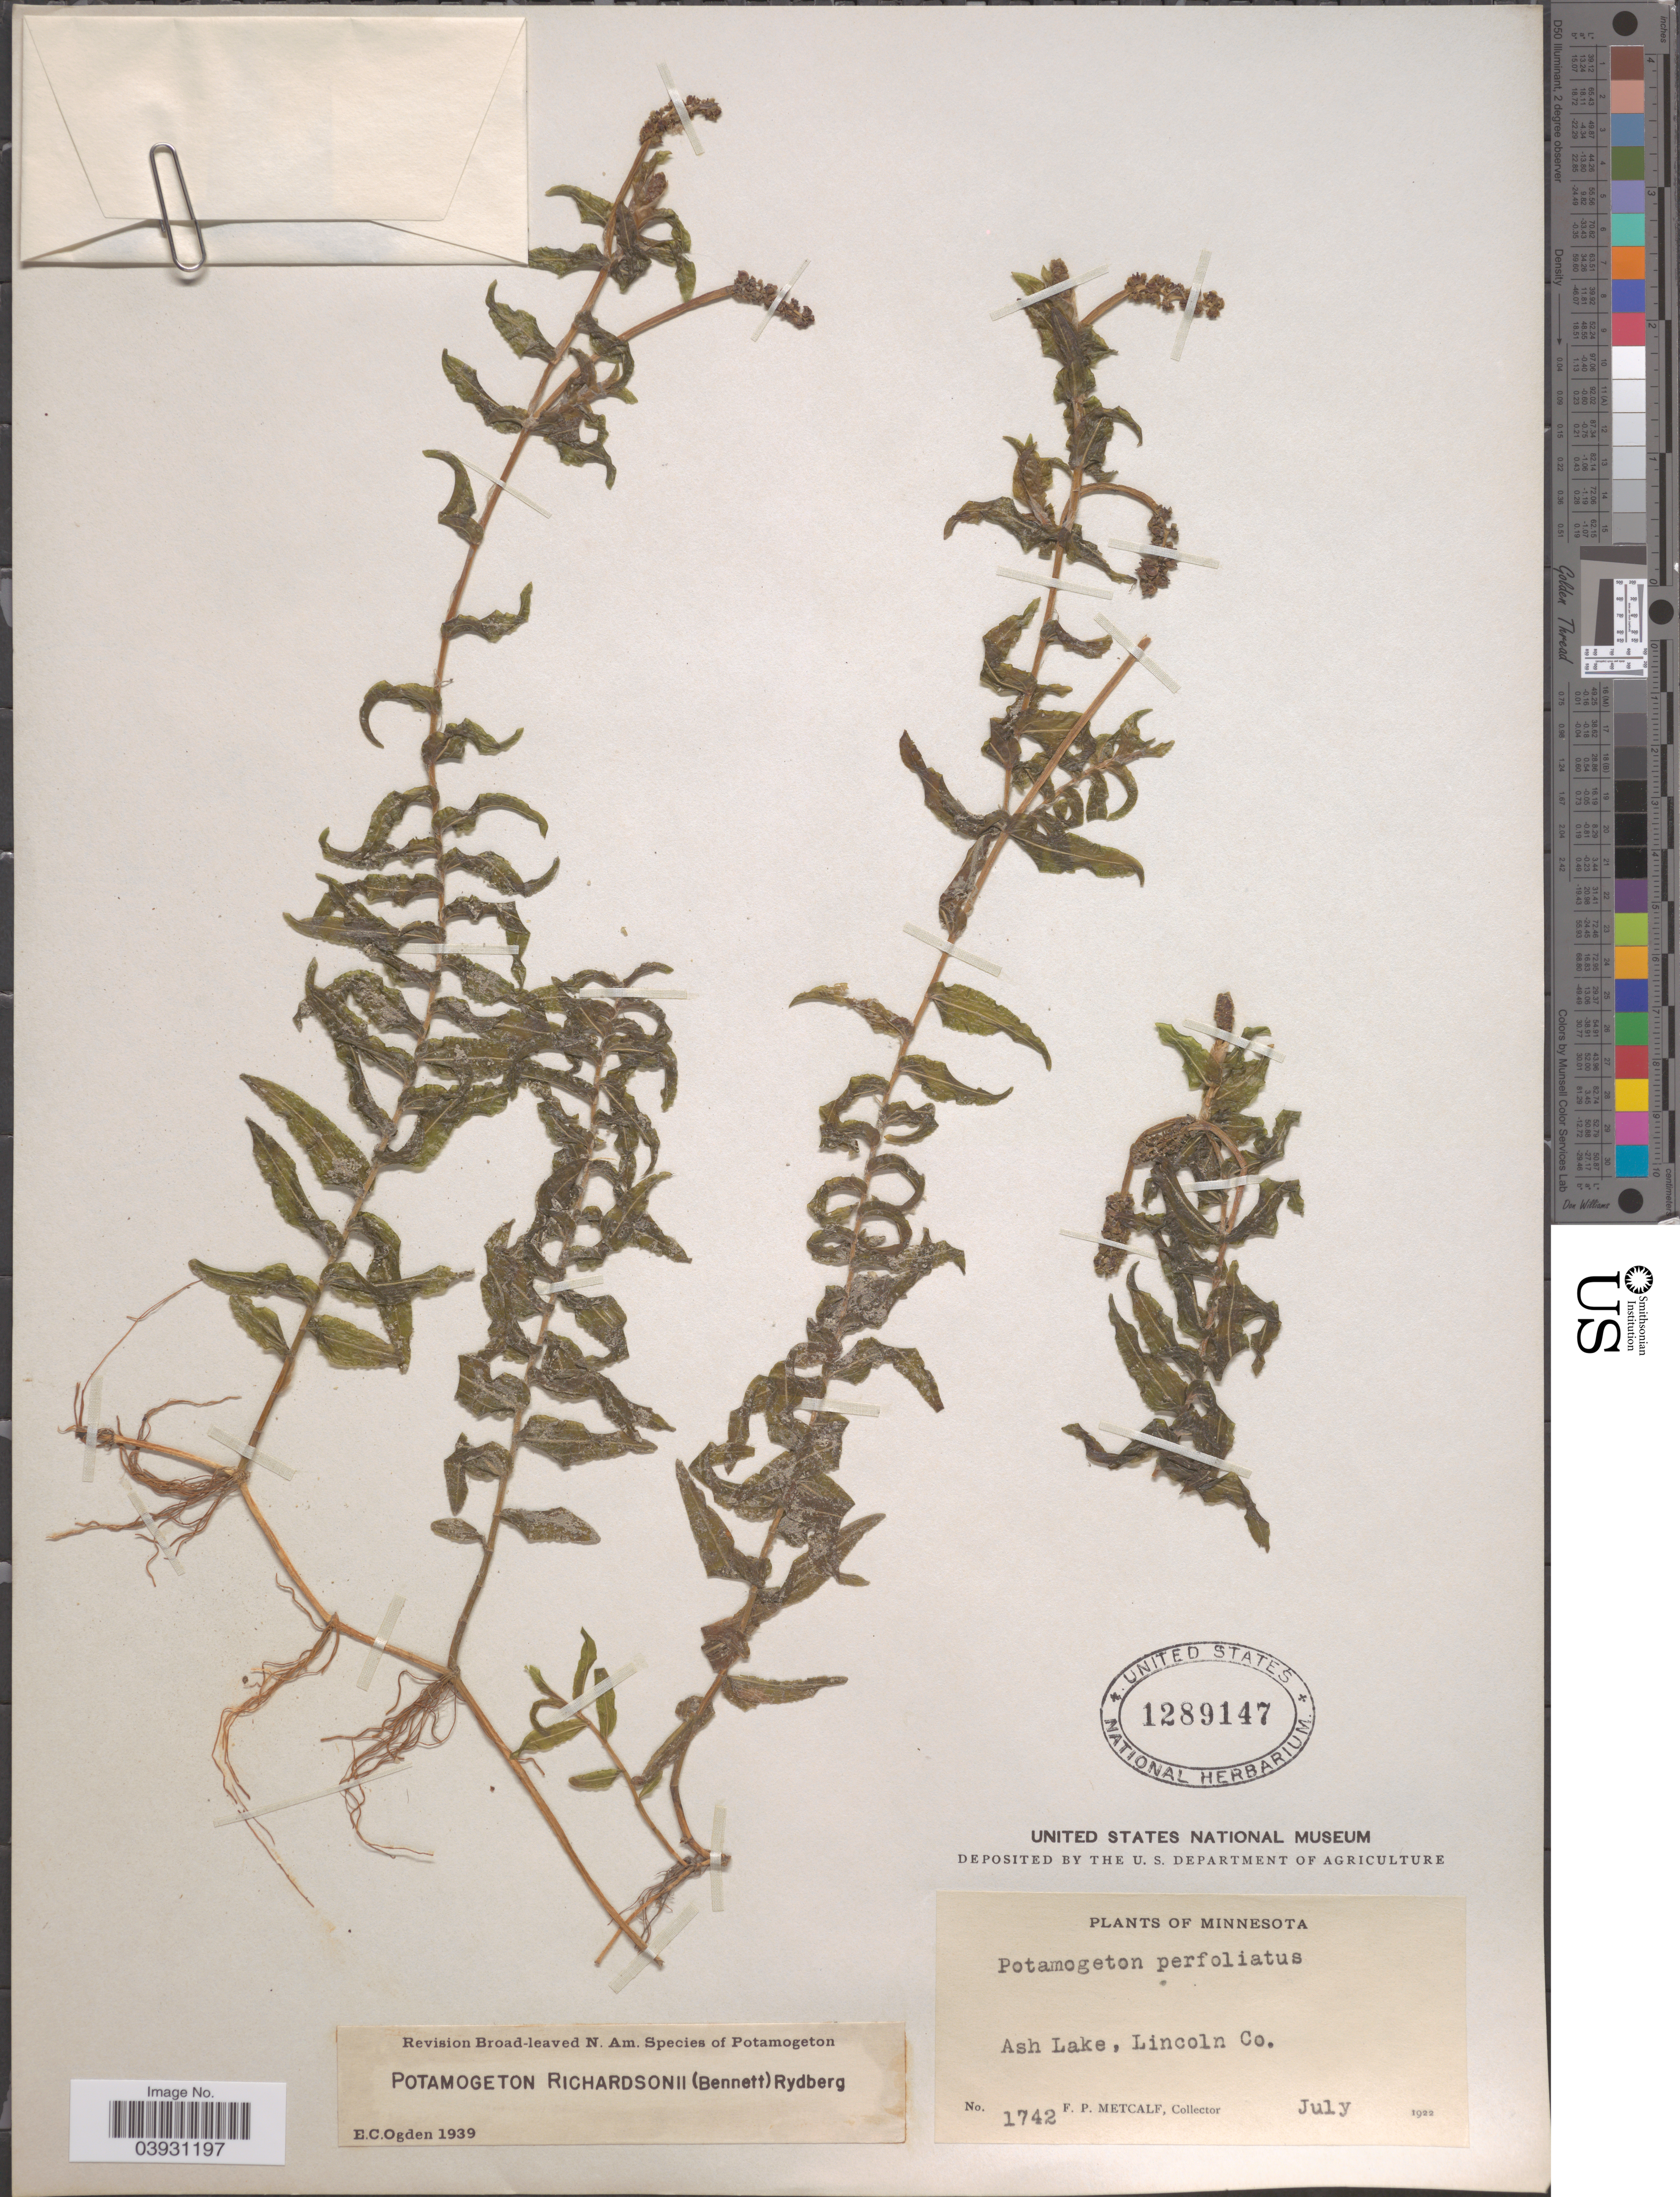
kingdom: Plantae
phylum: Tracheophyta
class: Liliopsida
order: Alismatales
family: Potamogetonaceae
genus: Potamogeton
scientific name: Potamogeton richardsonii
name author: (A.W. Benn.) Rydb.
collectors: F. Metcalf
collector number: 1742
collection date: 1922-07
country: United States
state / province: Minnesota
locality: Ash Lake, Lincoln Co.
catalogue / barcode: US 1289147